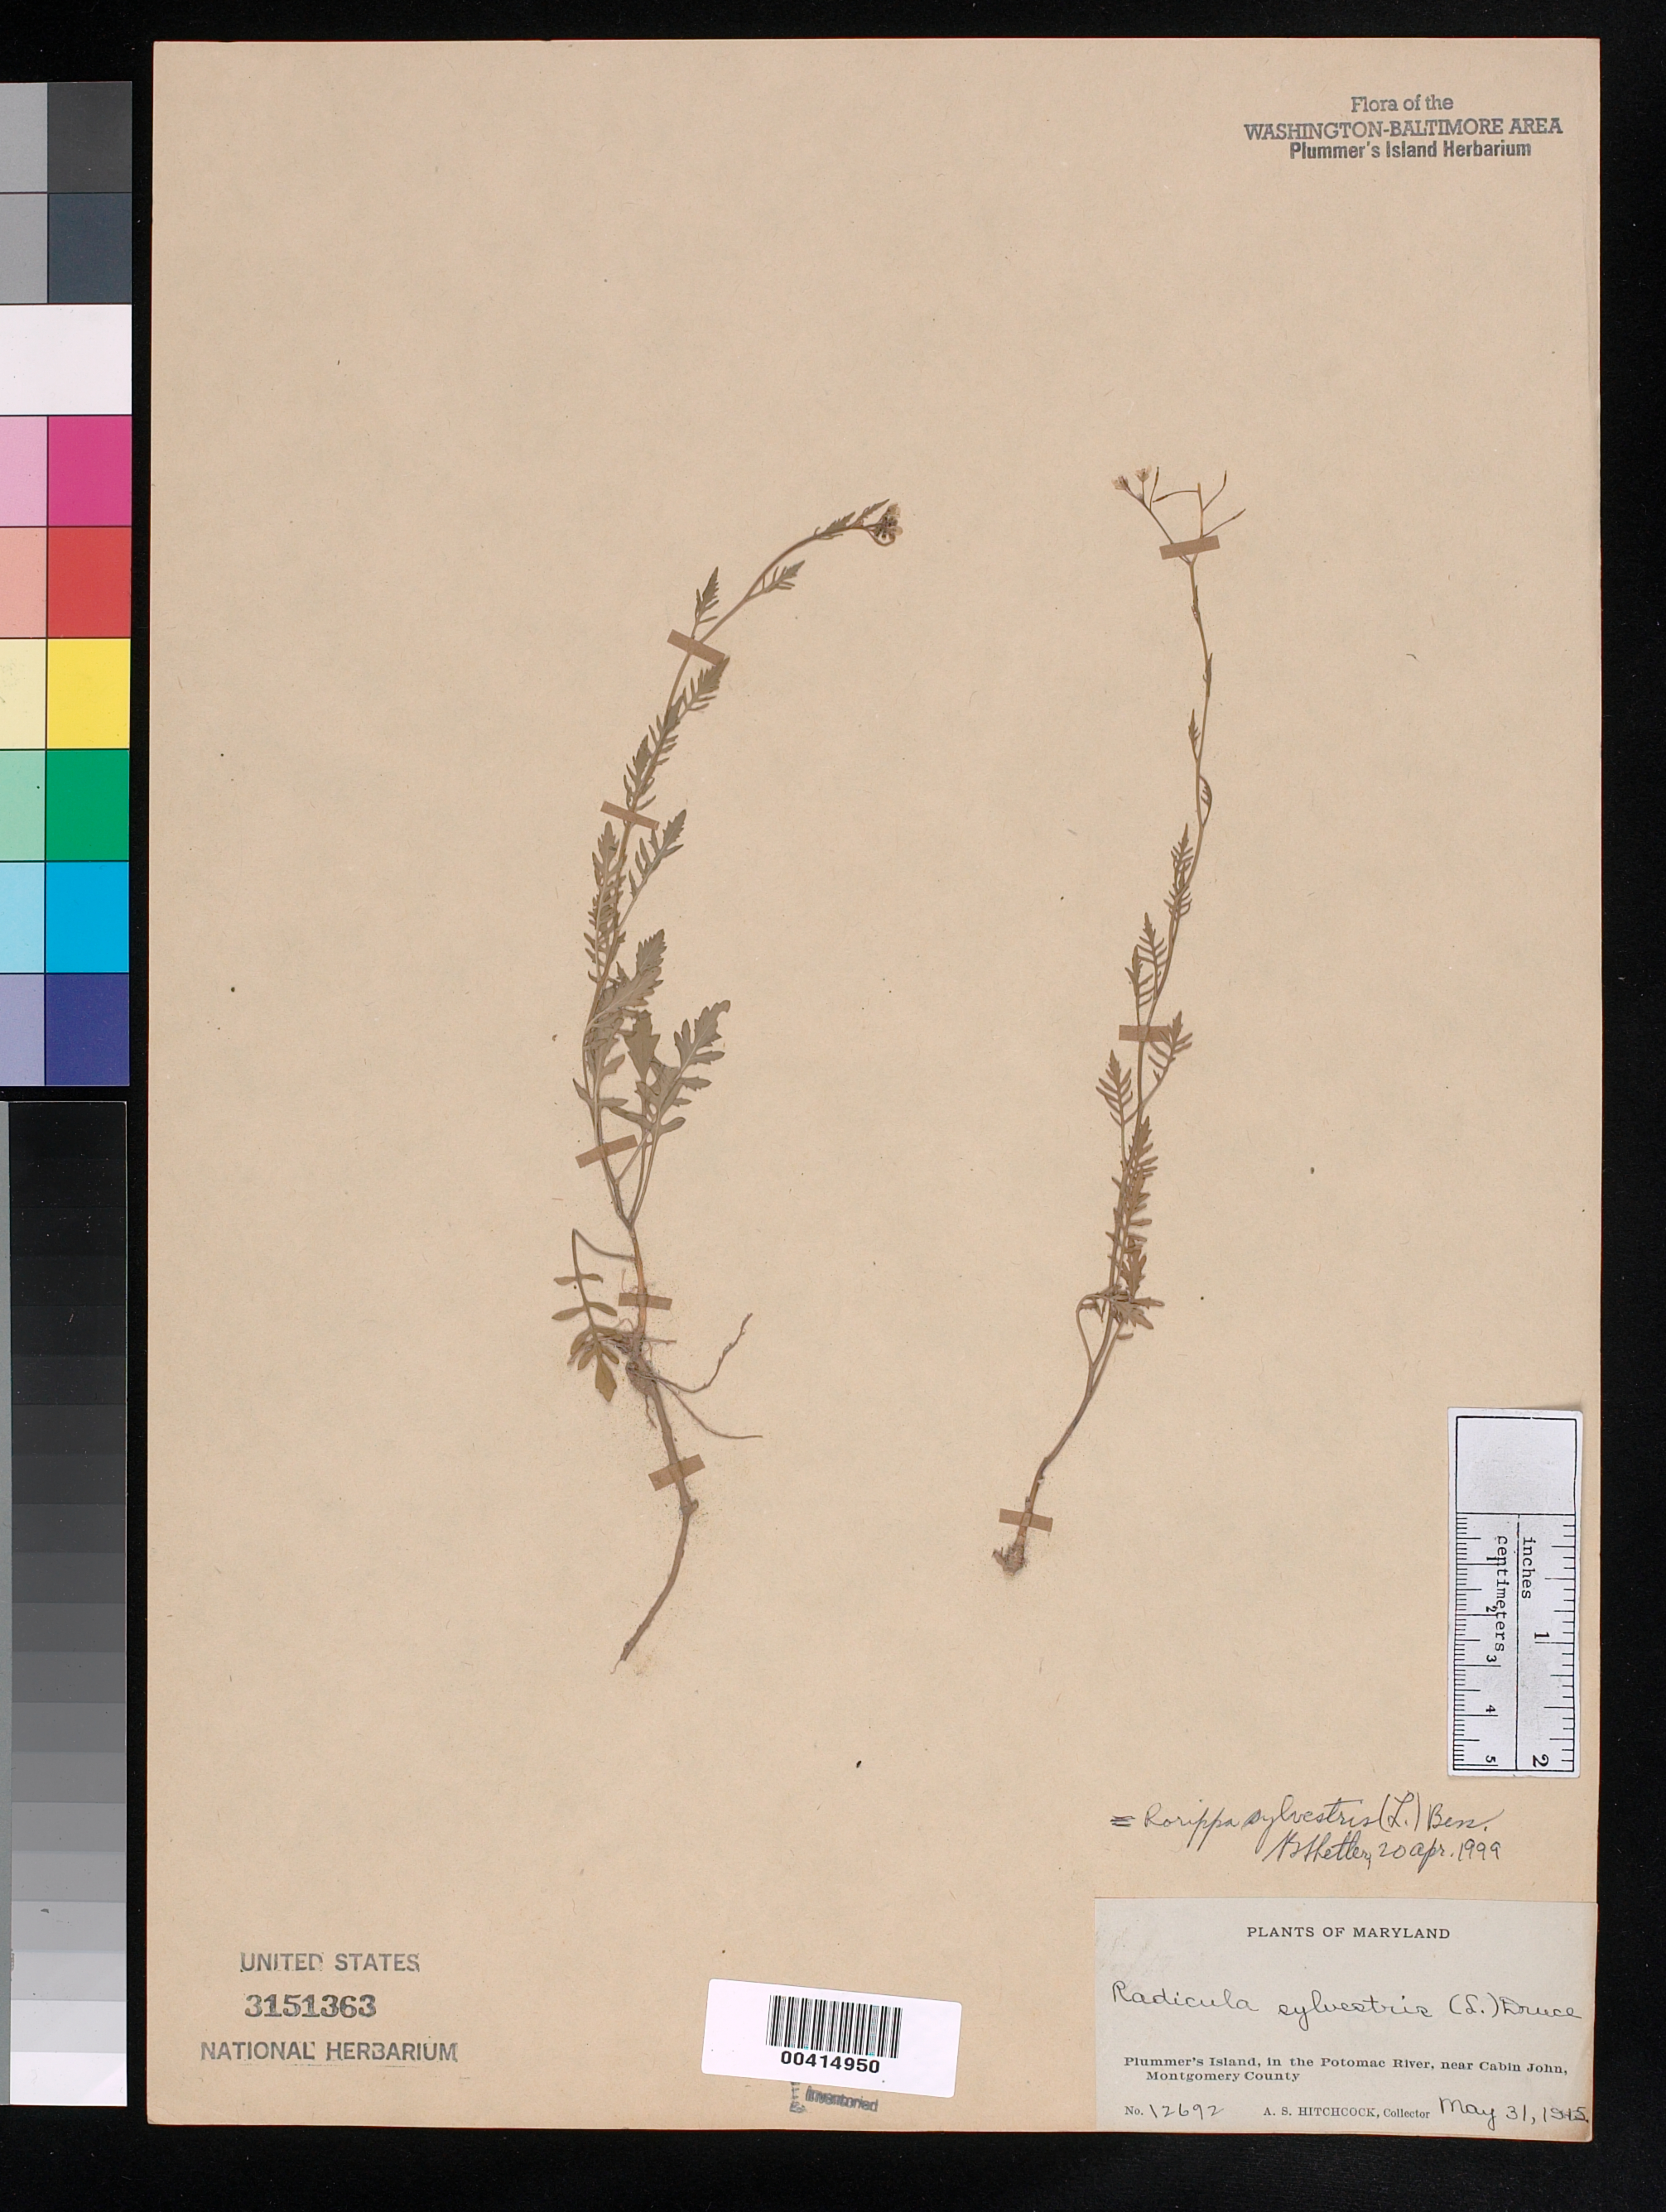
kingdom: Plantae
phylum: Tracheophyta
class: Magnoliopsida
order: Brassicales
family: Brassicaceae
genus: Rorippa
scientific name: Rorippa sylvestris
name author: (L.) Besser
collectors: A. S. Hitchcock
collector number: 12692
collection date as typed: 31 May 1915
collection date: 1915-05-31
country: United States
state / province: Maryland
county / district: Montgomery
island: Plummers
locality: Plummer's Island C. & O. Canal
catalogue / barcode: US 3151363